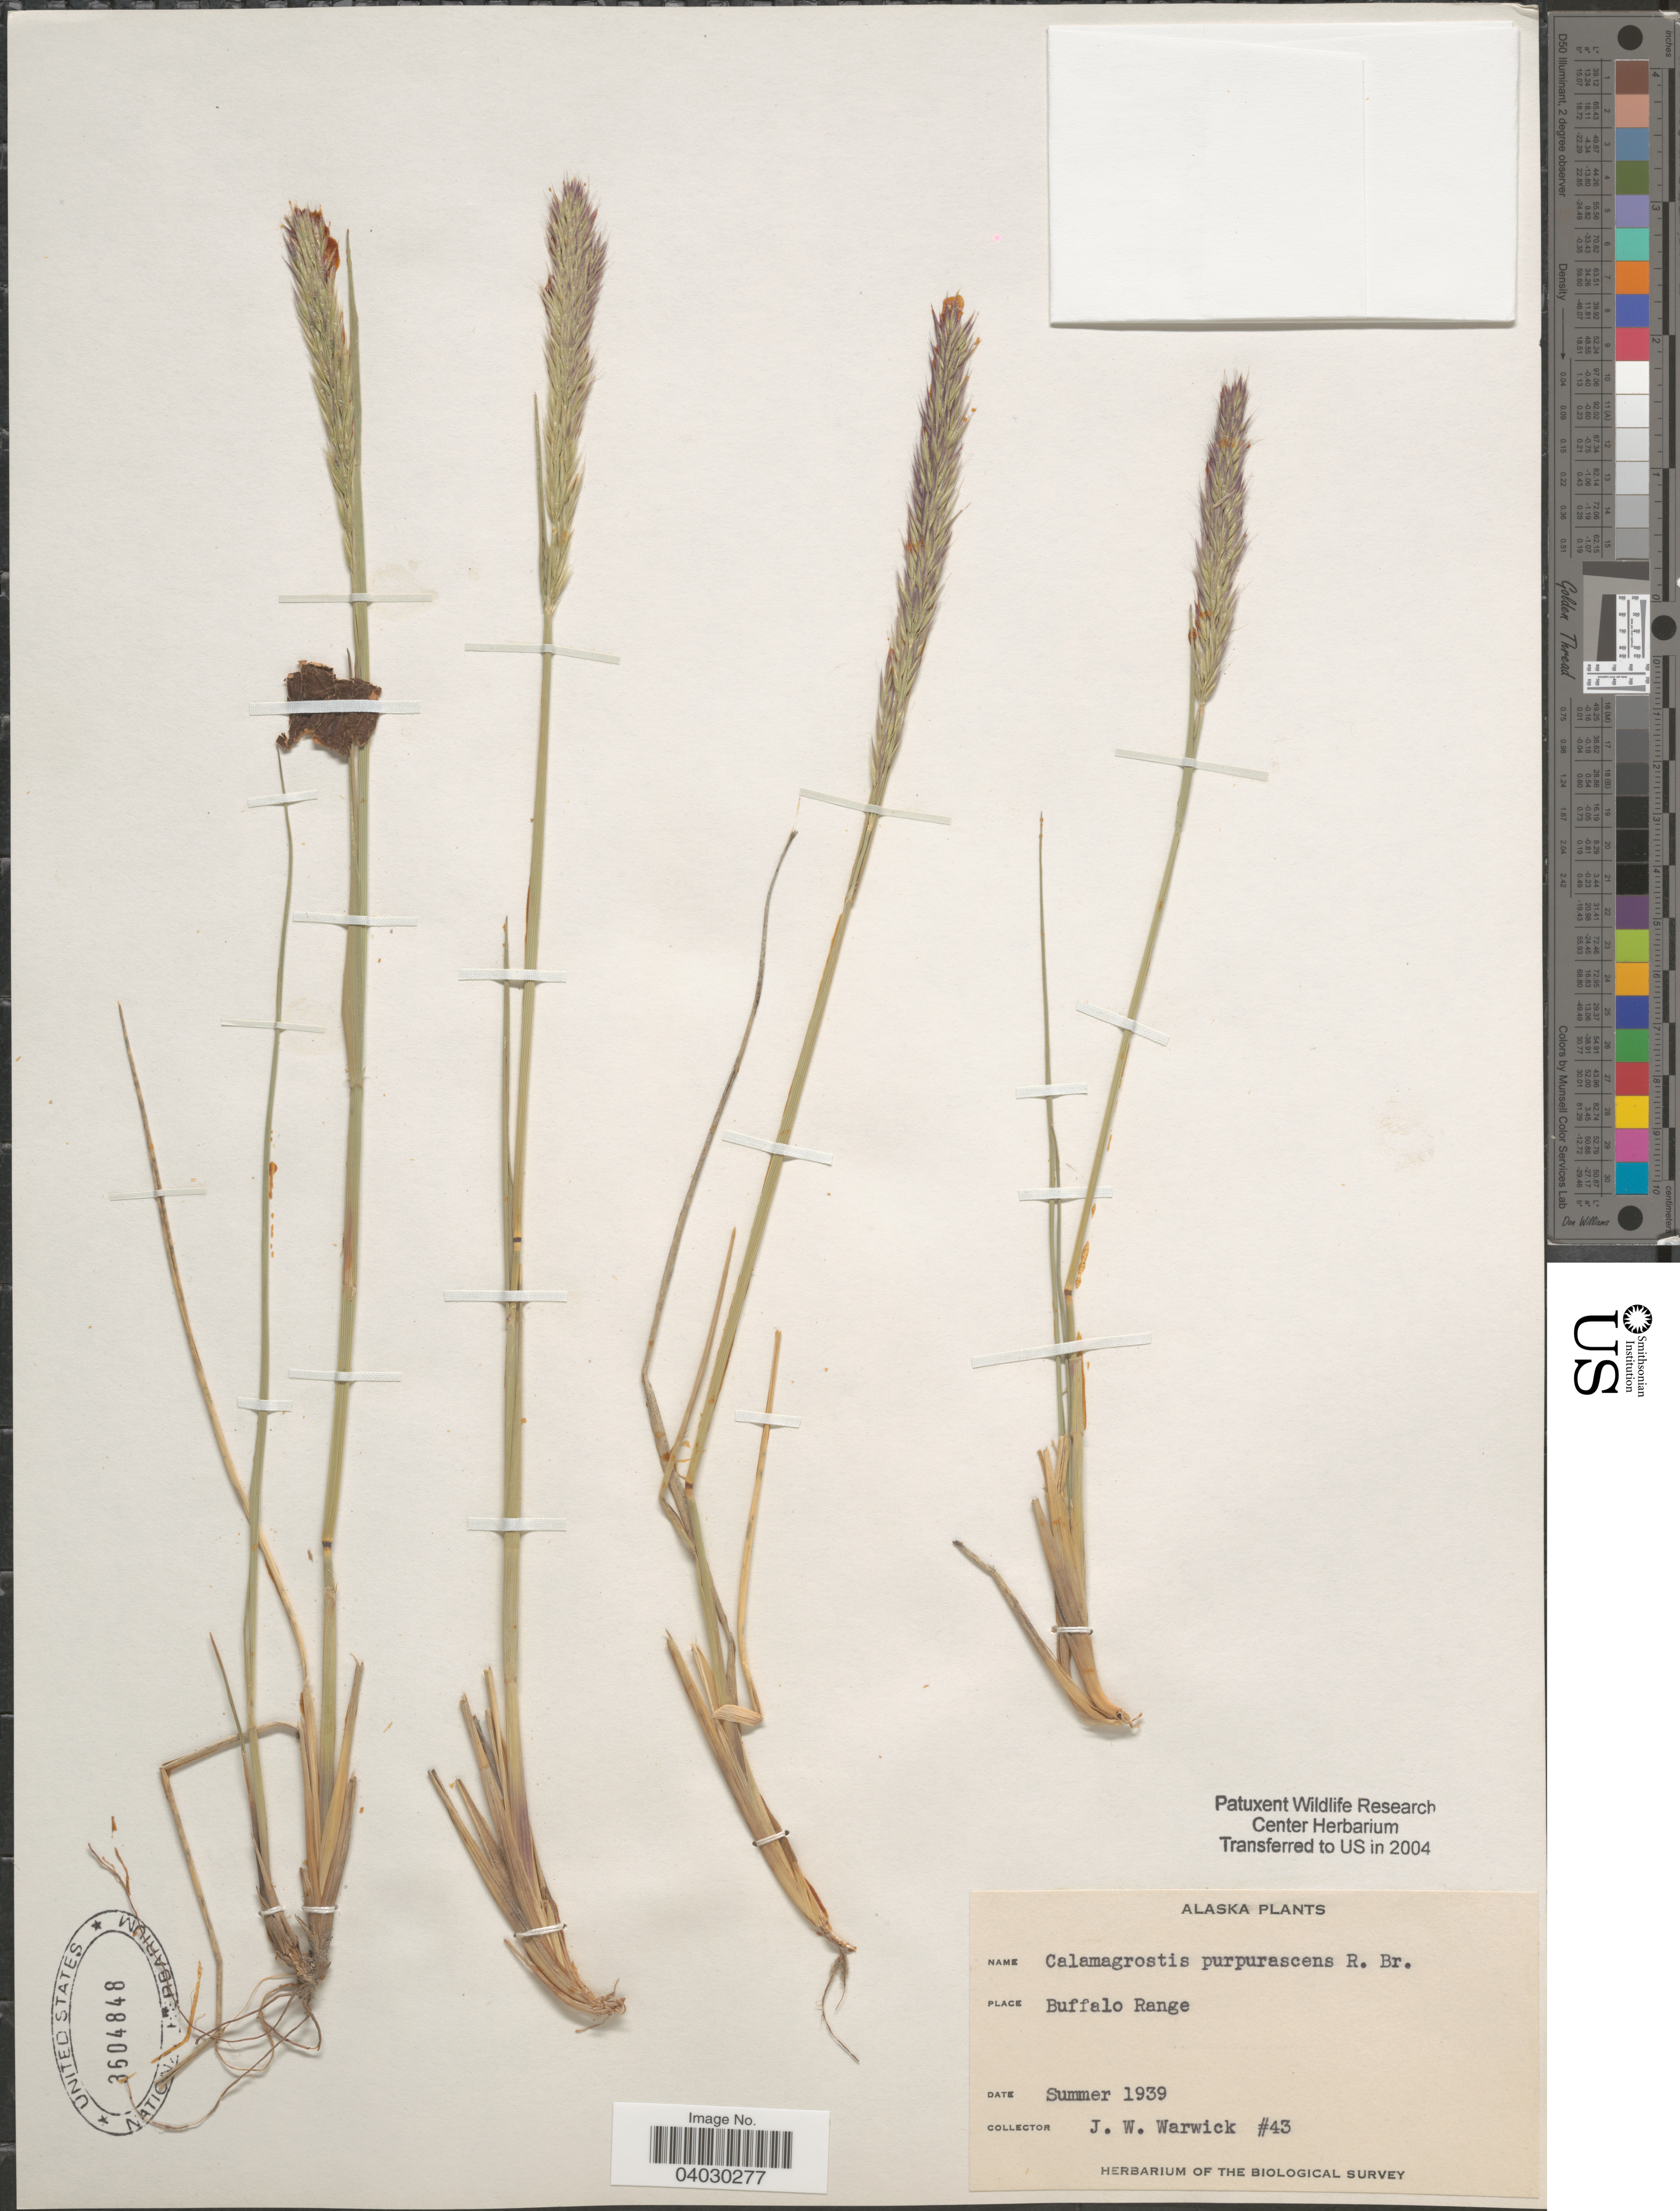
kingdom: Plantae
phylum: Tracheophyta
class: Liliopsida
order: Poales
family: Poaceae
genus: Calamagrostis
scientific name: Calamagrostis purpurascens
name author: R. Br.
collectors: J. Warwick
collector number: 43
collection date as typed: Summer 1939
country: United States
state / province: Alaska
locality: Buffalo Range.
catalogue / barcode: US 3604848